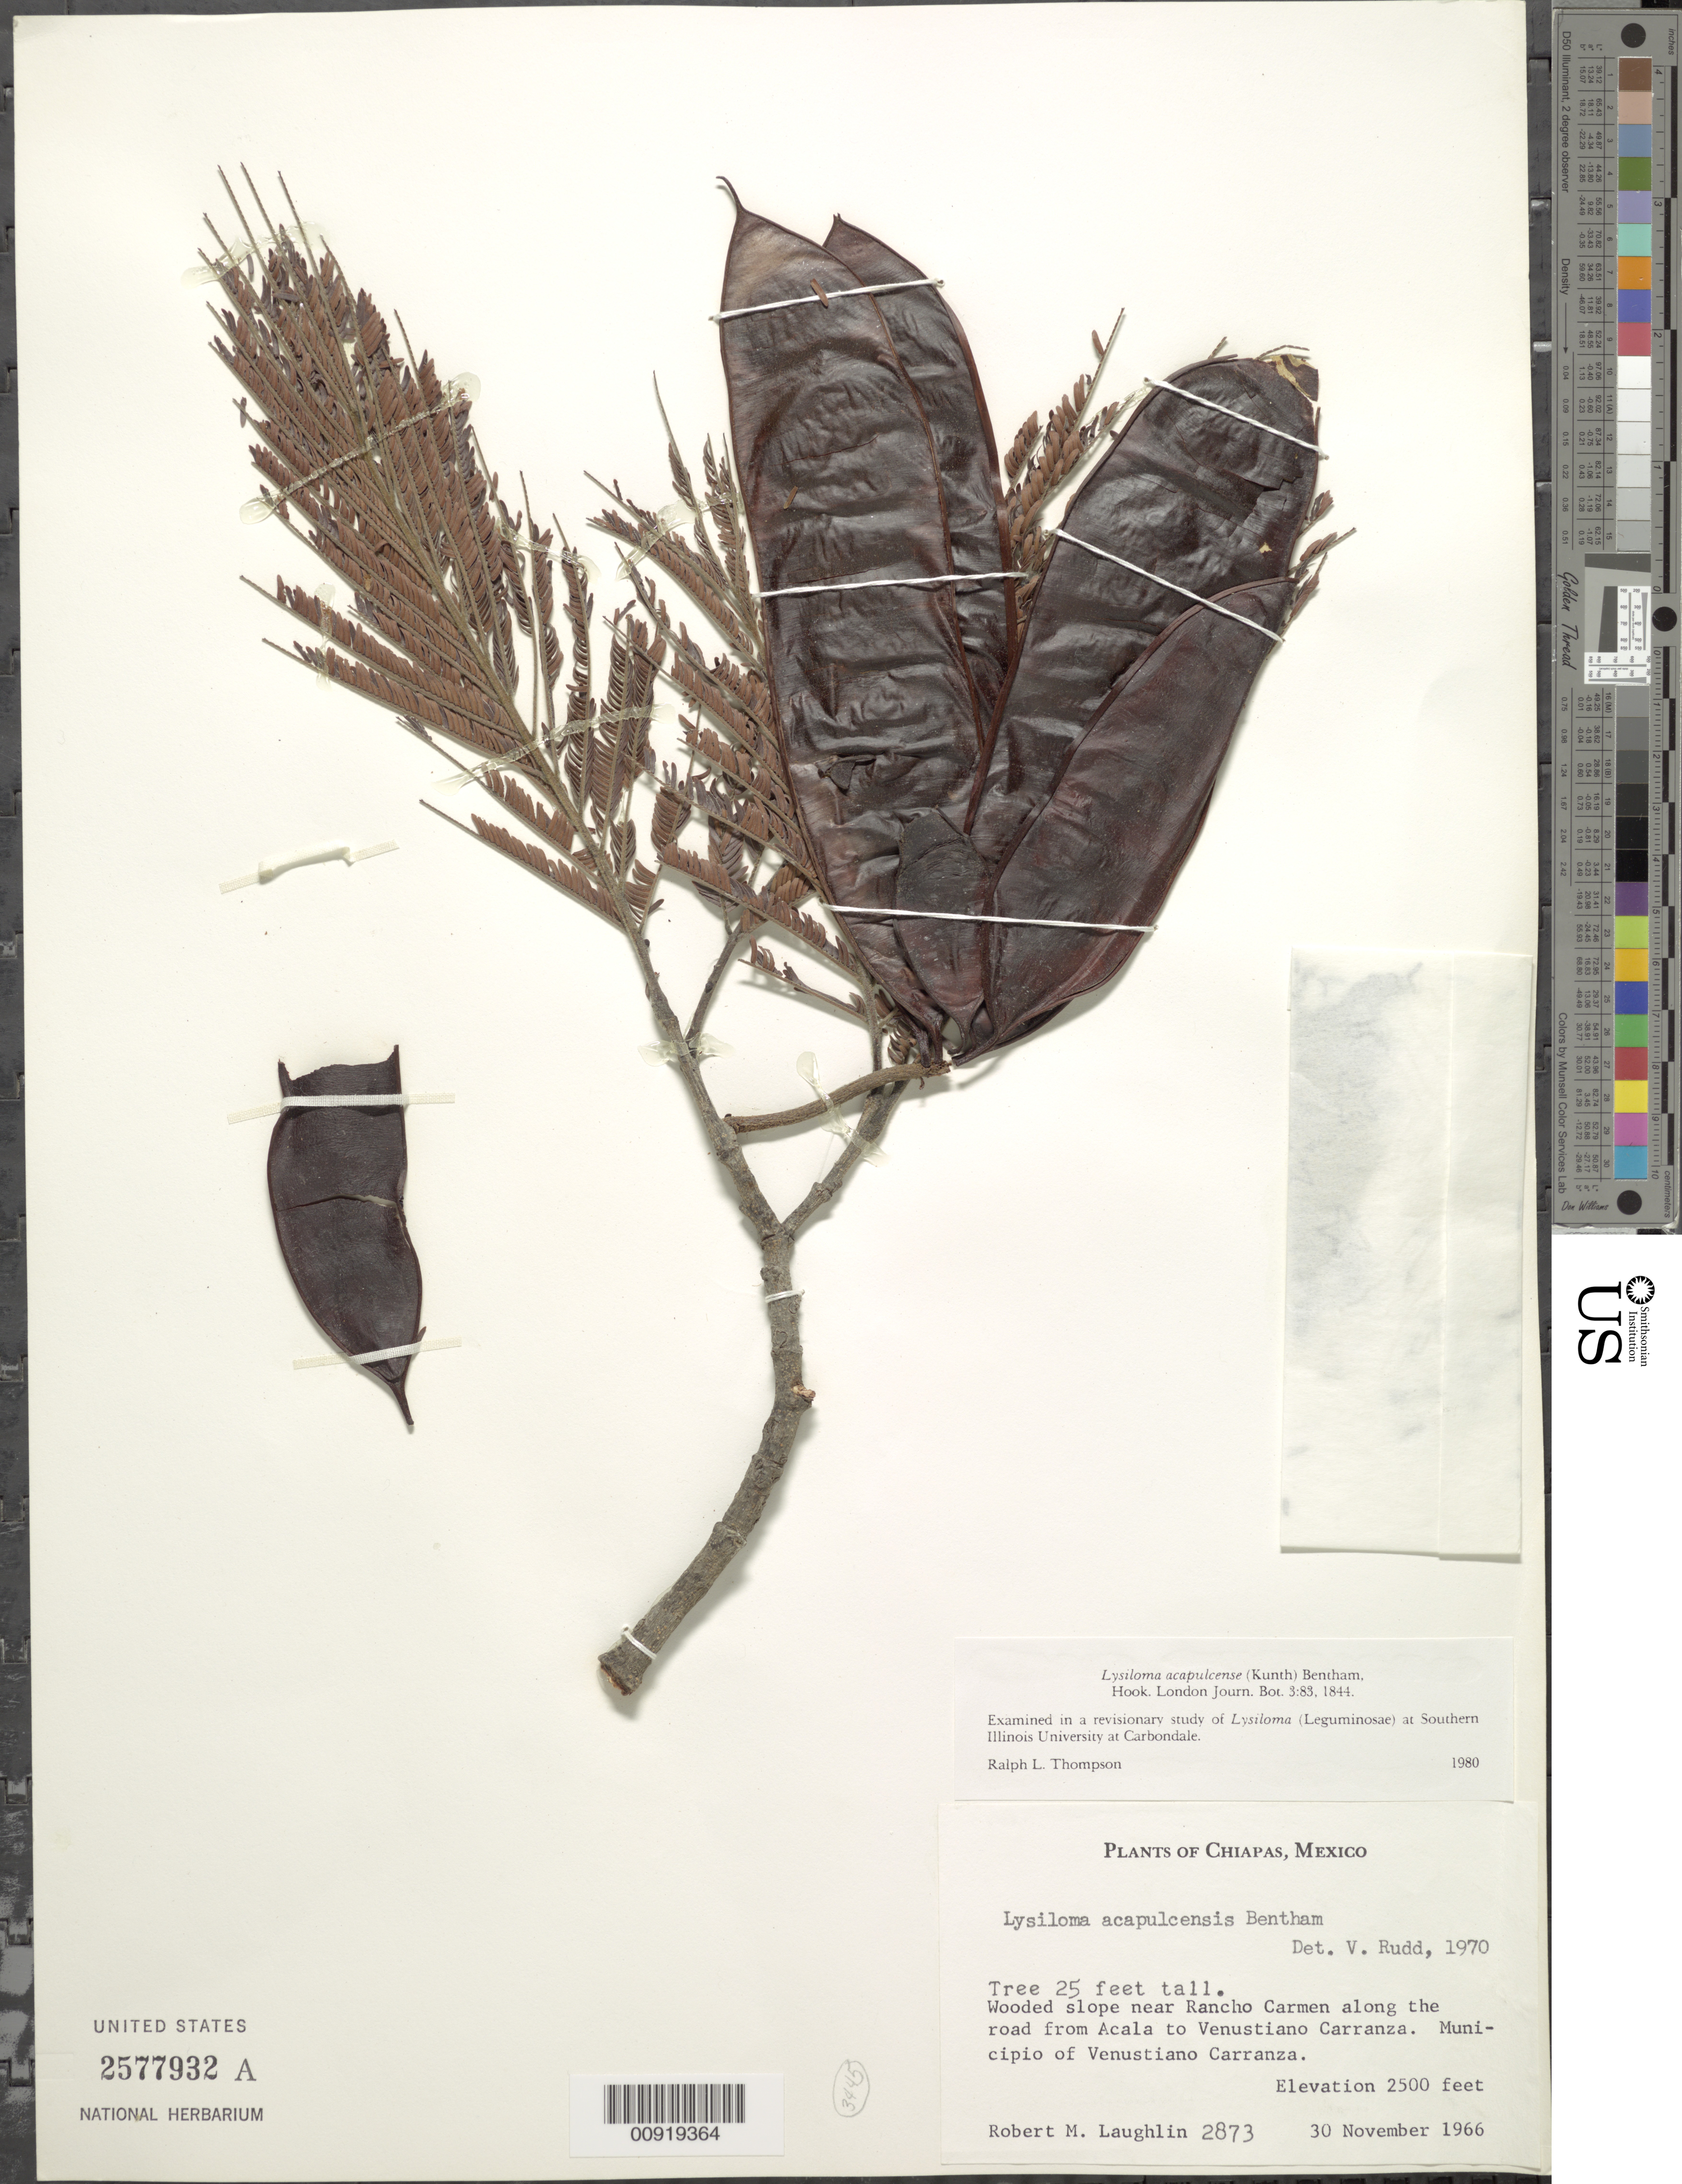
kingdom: Plantae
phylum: Tracheophyta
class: Magnoliopsida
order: Fabales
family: Fabaceae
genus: Lysiloma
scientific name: Lysiloma acapulcense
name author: (Kunth) Benth.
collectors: R. M. Laughlin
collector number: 2873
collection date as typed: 30 Nov 1966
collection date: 1966-11-30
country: Mexico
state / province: Chiapas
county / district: Venustiano Carranza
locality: Near Rancho Carmen along the road from Acala to Venustiano Carranza. Municipio of Venustiano Carranza, Chiapas.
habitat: Wooded slope.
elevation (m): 762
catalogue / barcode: US 2577932A